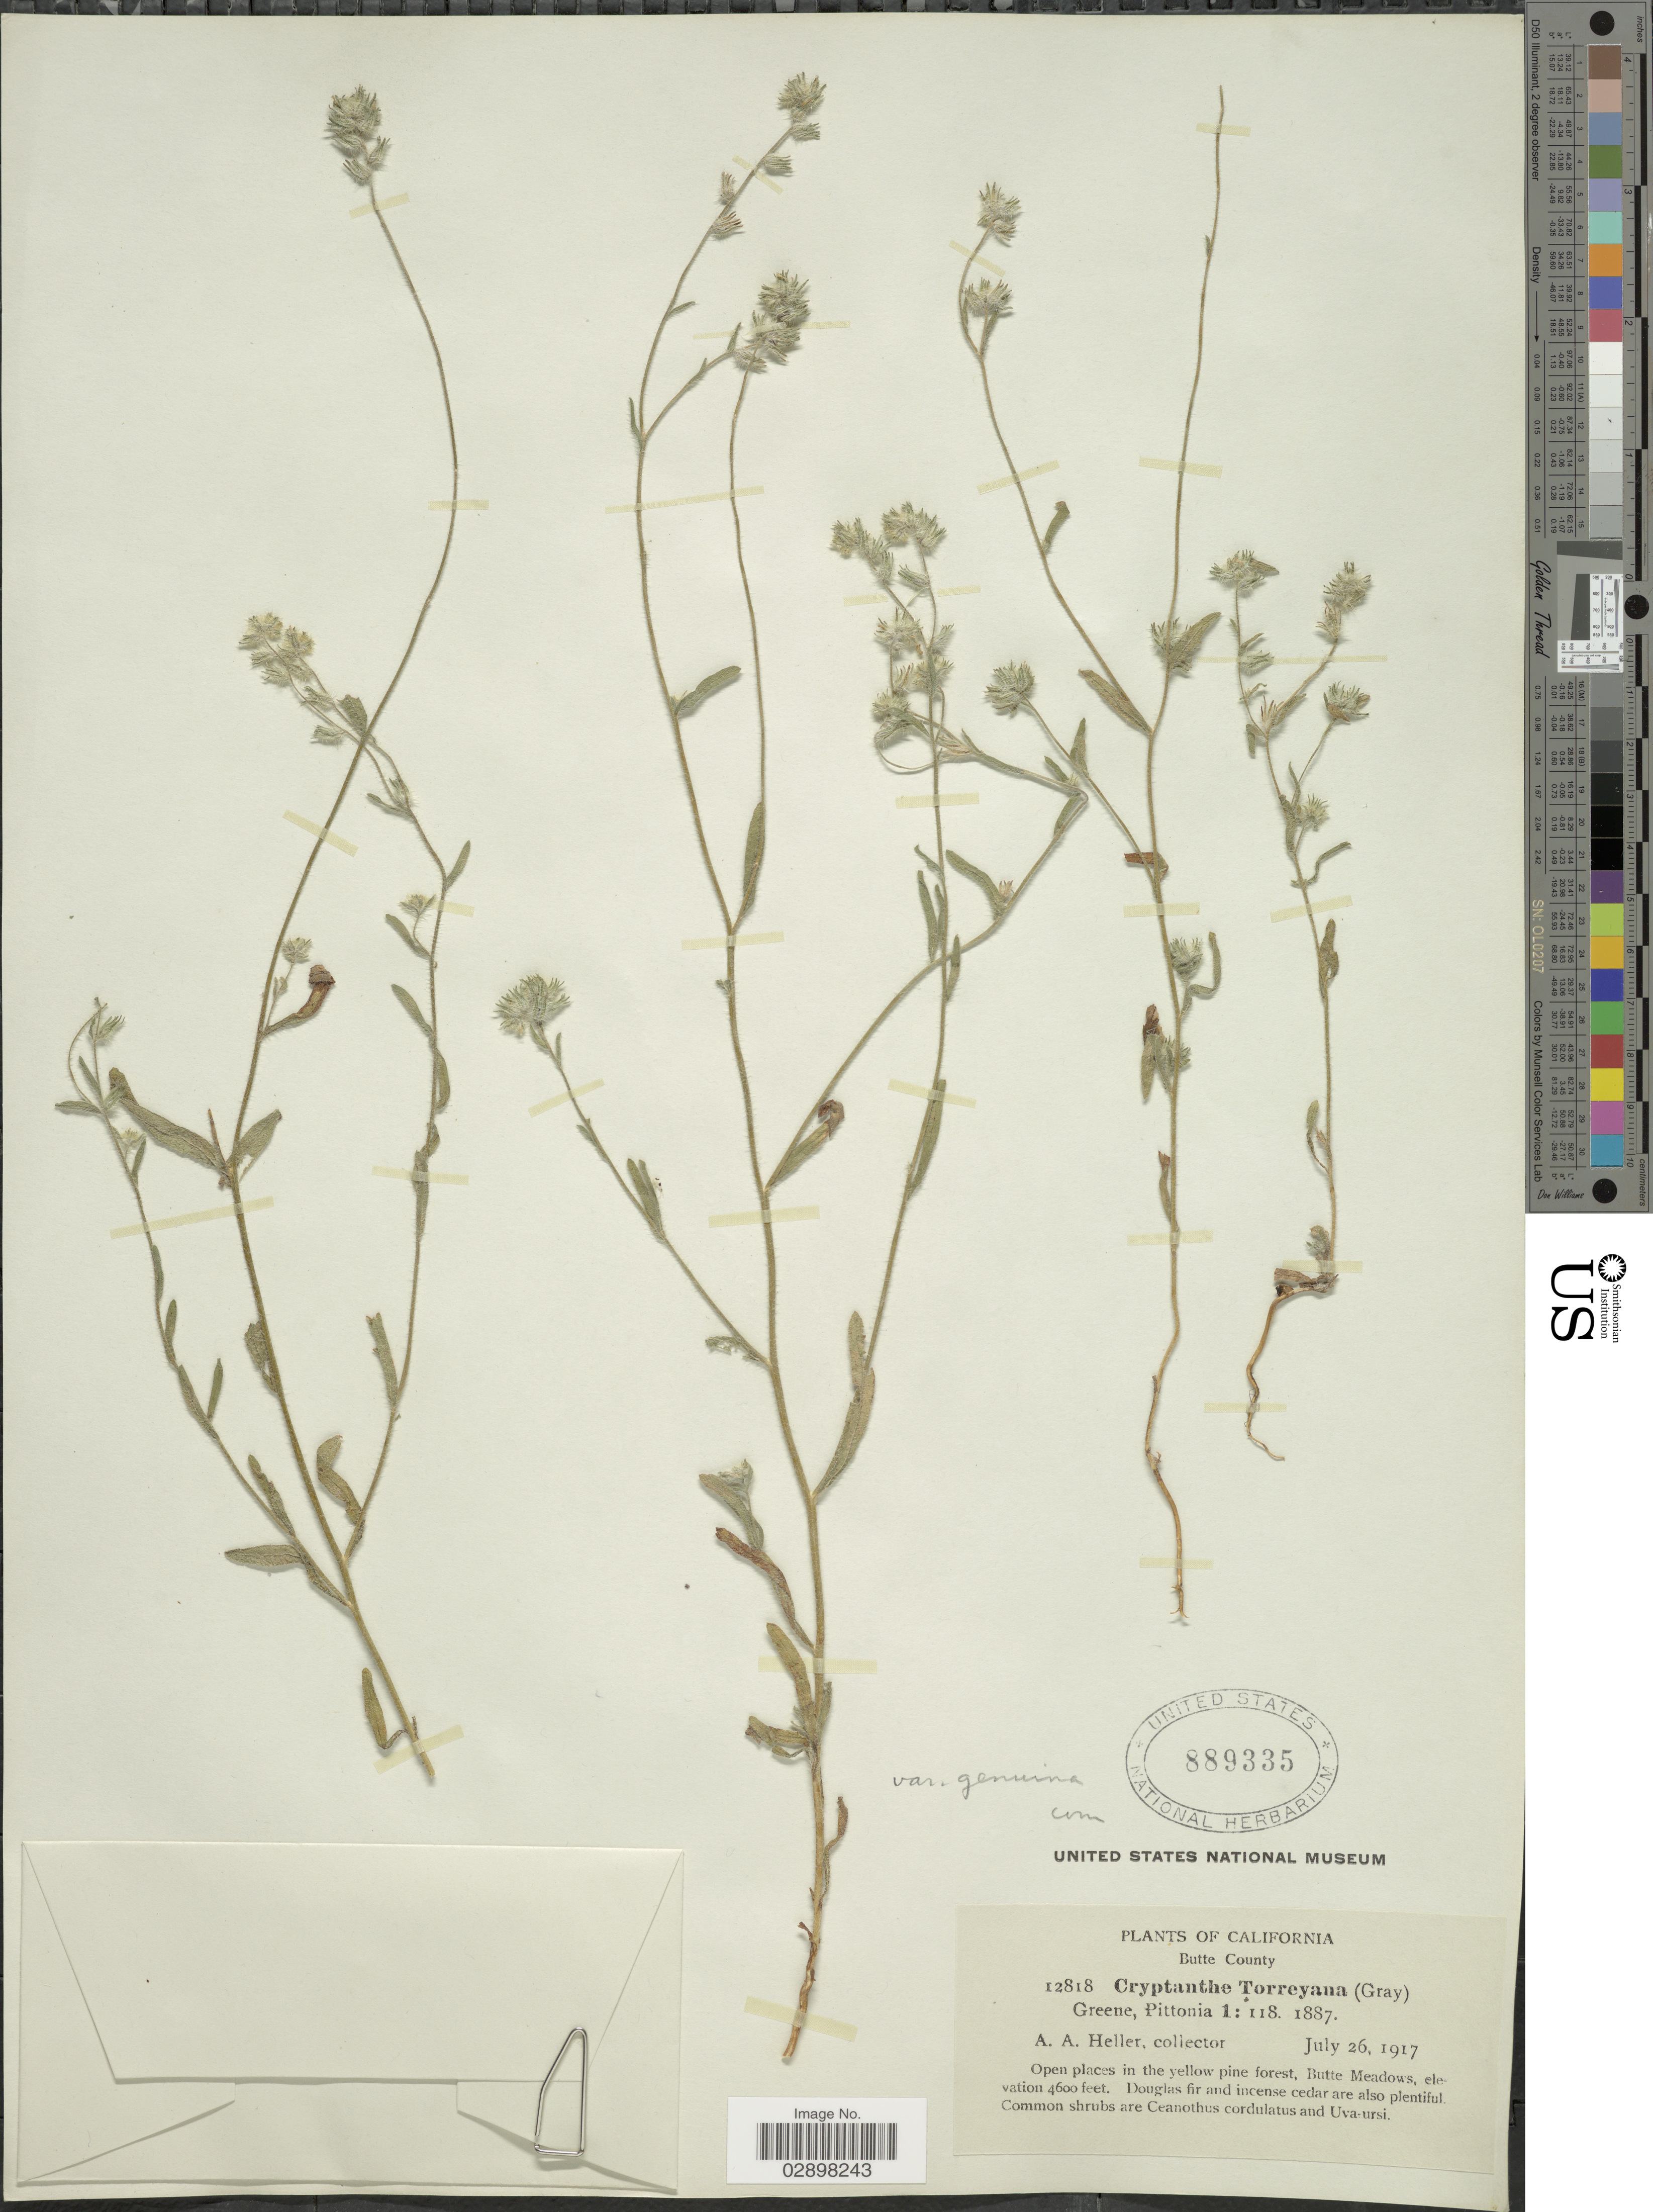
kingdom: Plantae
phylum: Tracheophyta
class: Magnoliopsida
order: Boraginales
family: Boraginaceae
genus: Cryptantha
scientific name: Cryptantha torreyana var. genuina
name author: I.M. Johnst.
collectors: A. A. Heller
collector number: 12818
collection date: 1917-07-26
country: United States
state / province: California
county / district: Butte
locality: Butte County, Butte Meadows.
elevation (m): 1402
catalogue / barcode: US 889335